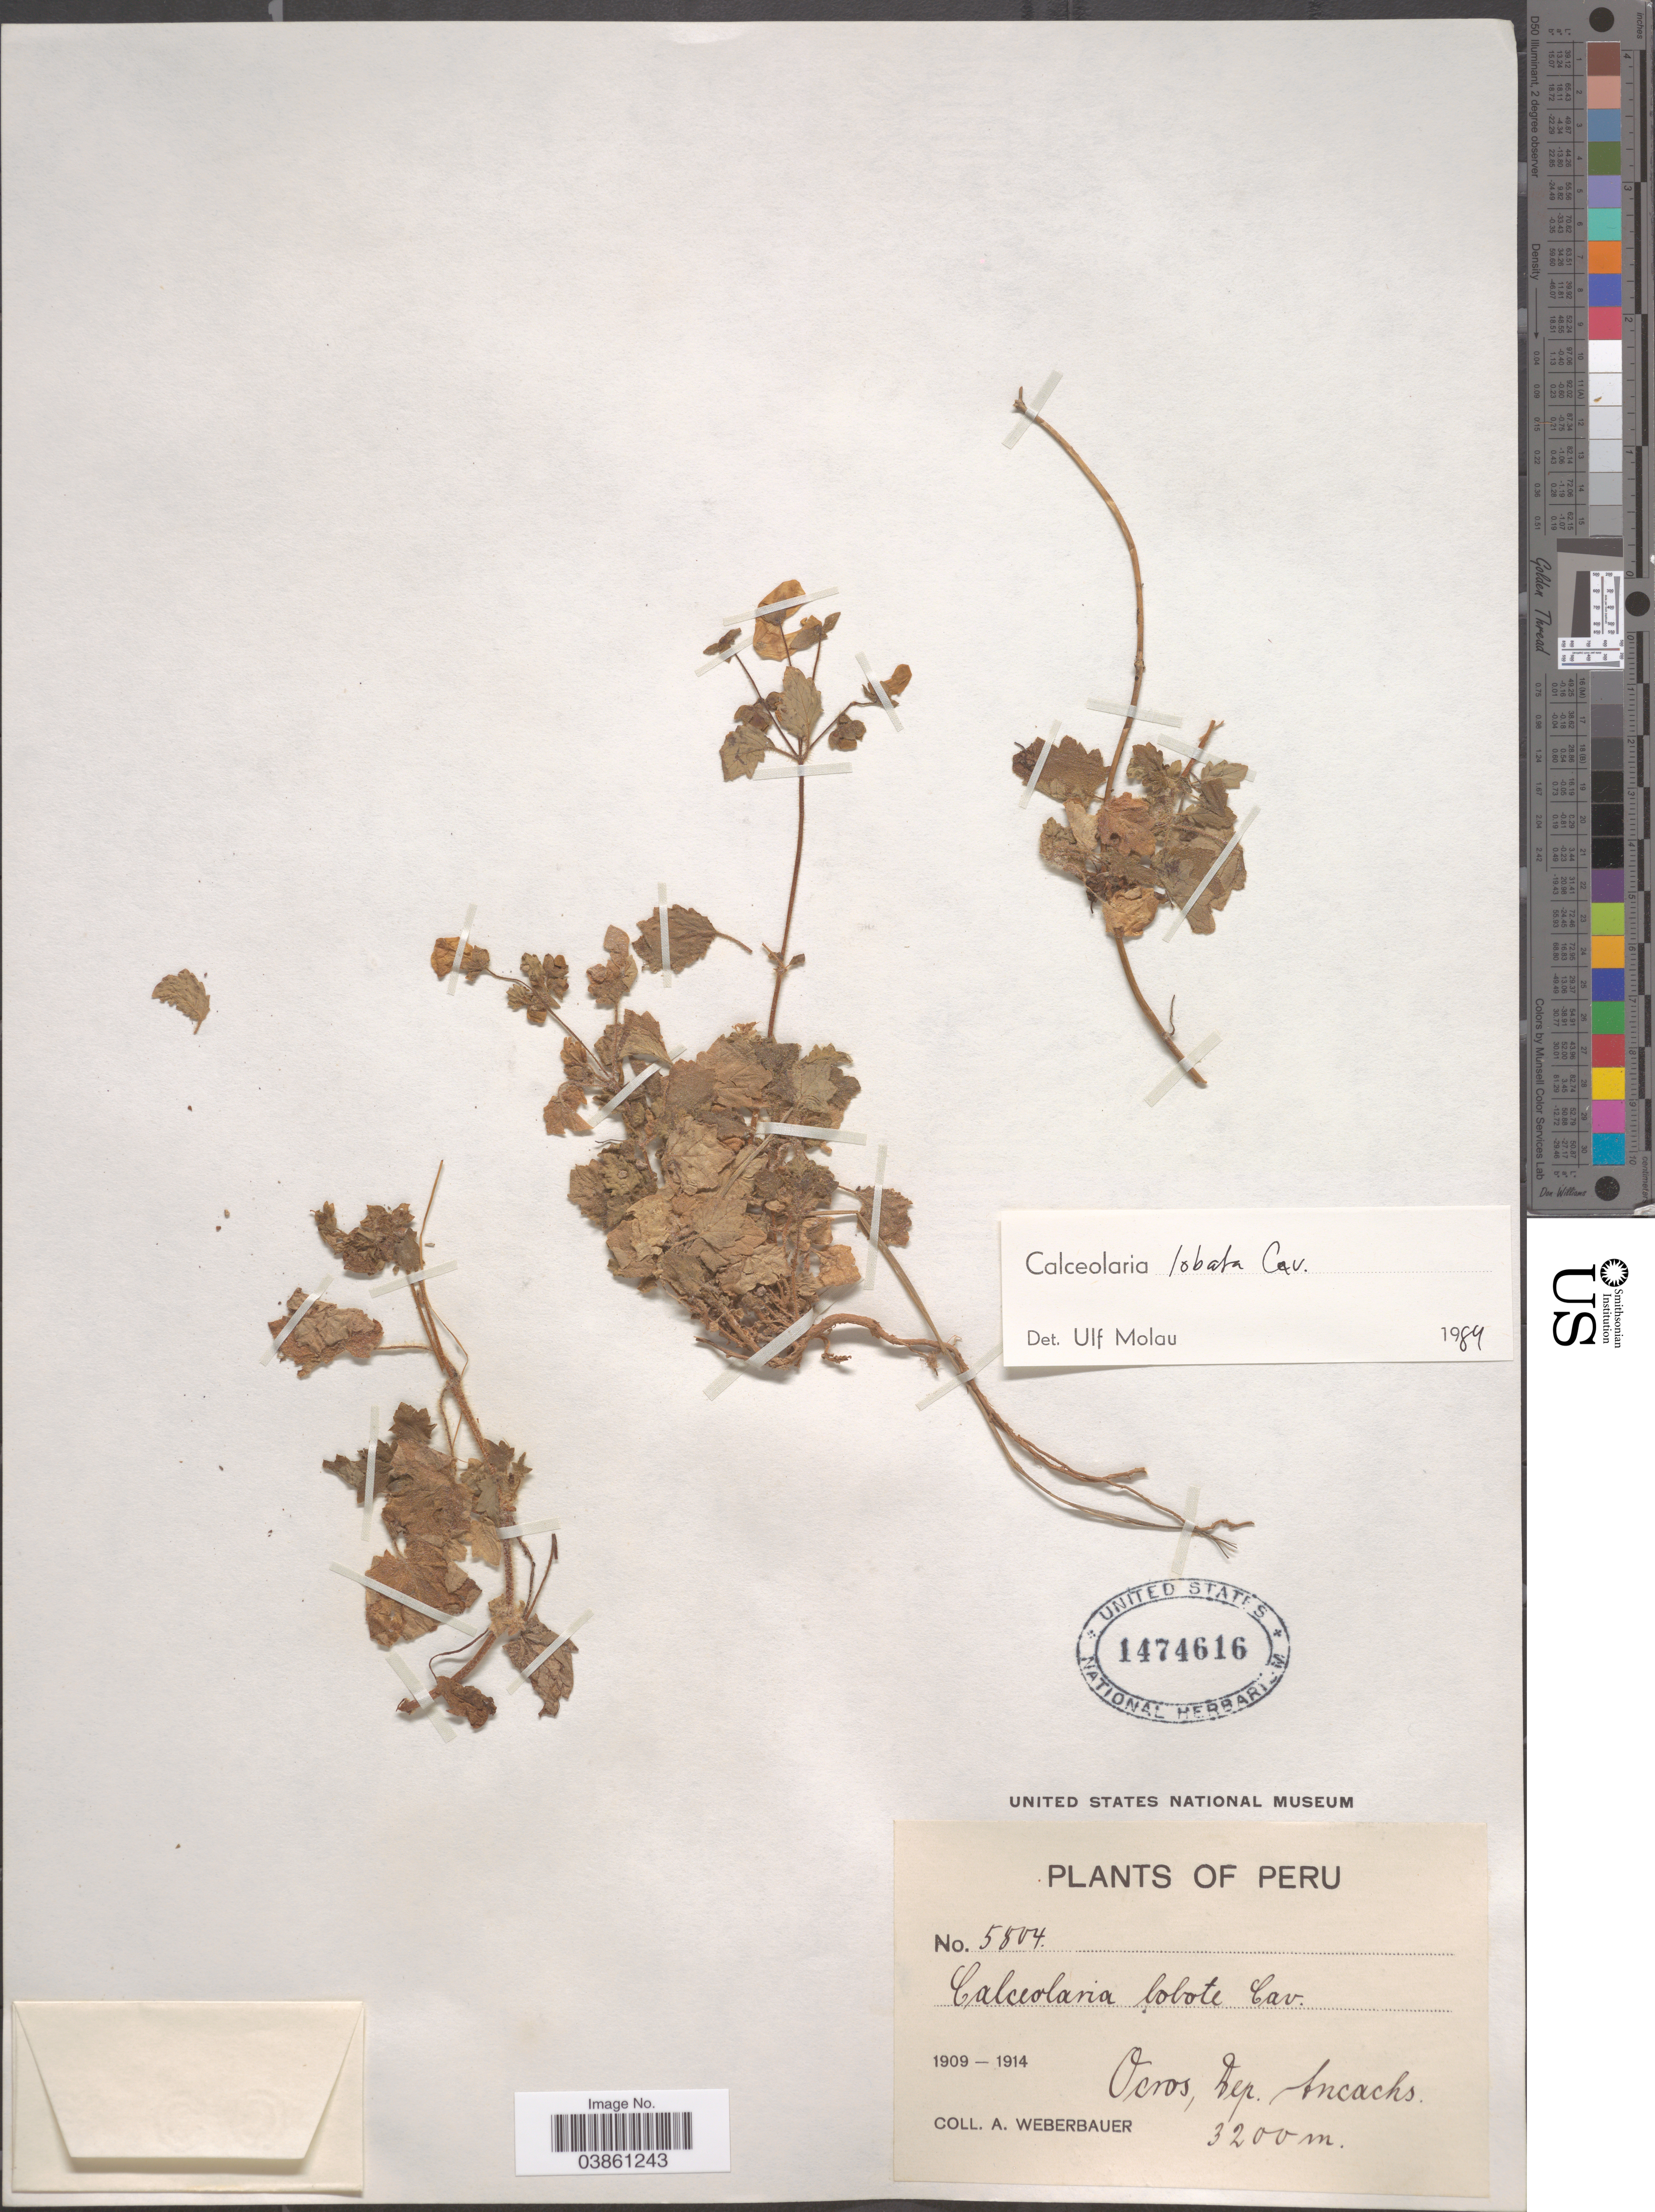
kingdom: Plantae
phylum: Tracheophyta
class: Magnoliopsida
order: Lamiales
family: Calceolariaceae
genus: Calceolaria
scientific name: Calceolaria lobata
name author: Cav.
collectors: A. Weberbauer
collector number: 5804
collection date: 1909/1914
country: Peru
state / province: Ancash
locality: Ocros, Dep. Ancachs.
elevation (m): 3200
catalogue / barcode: US 1474616